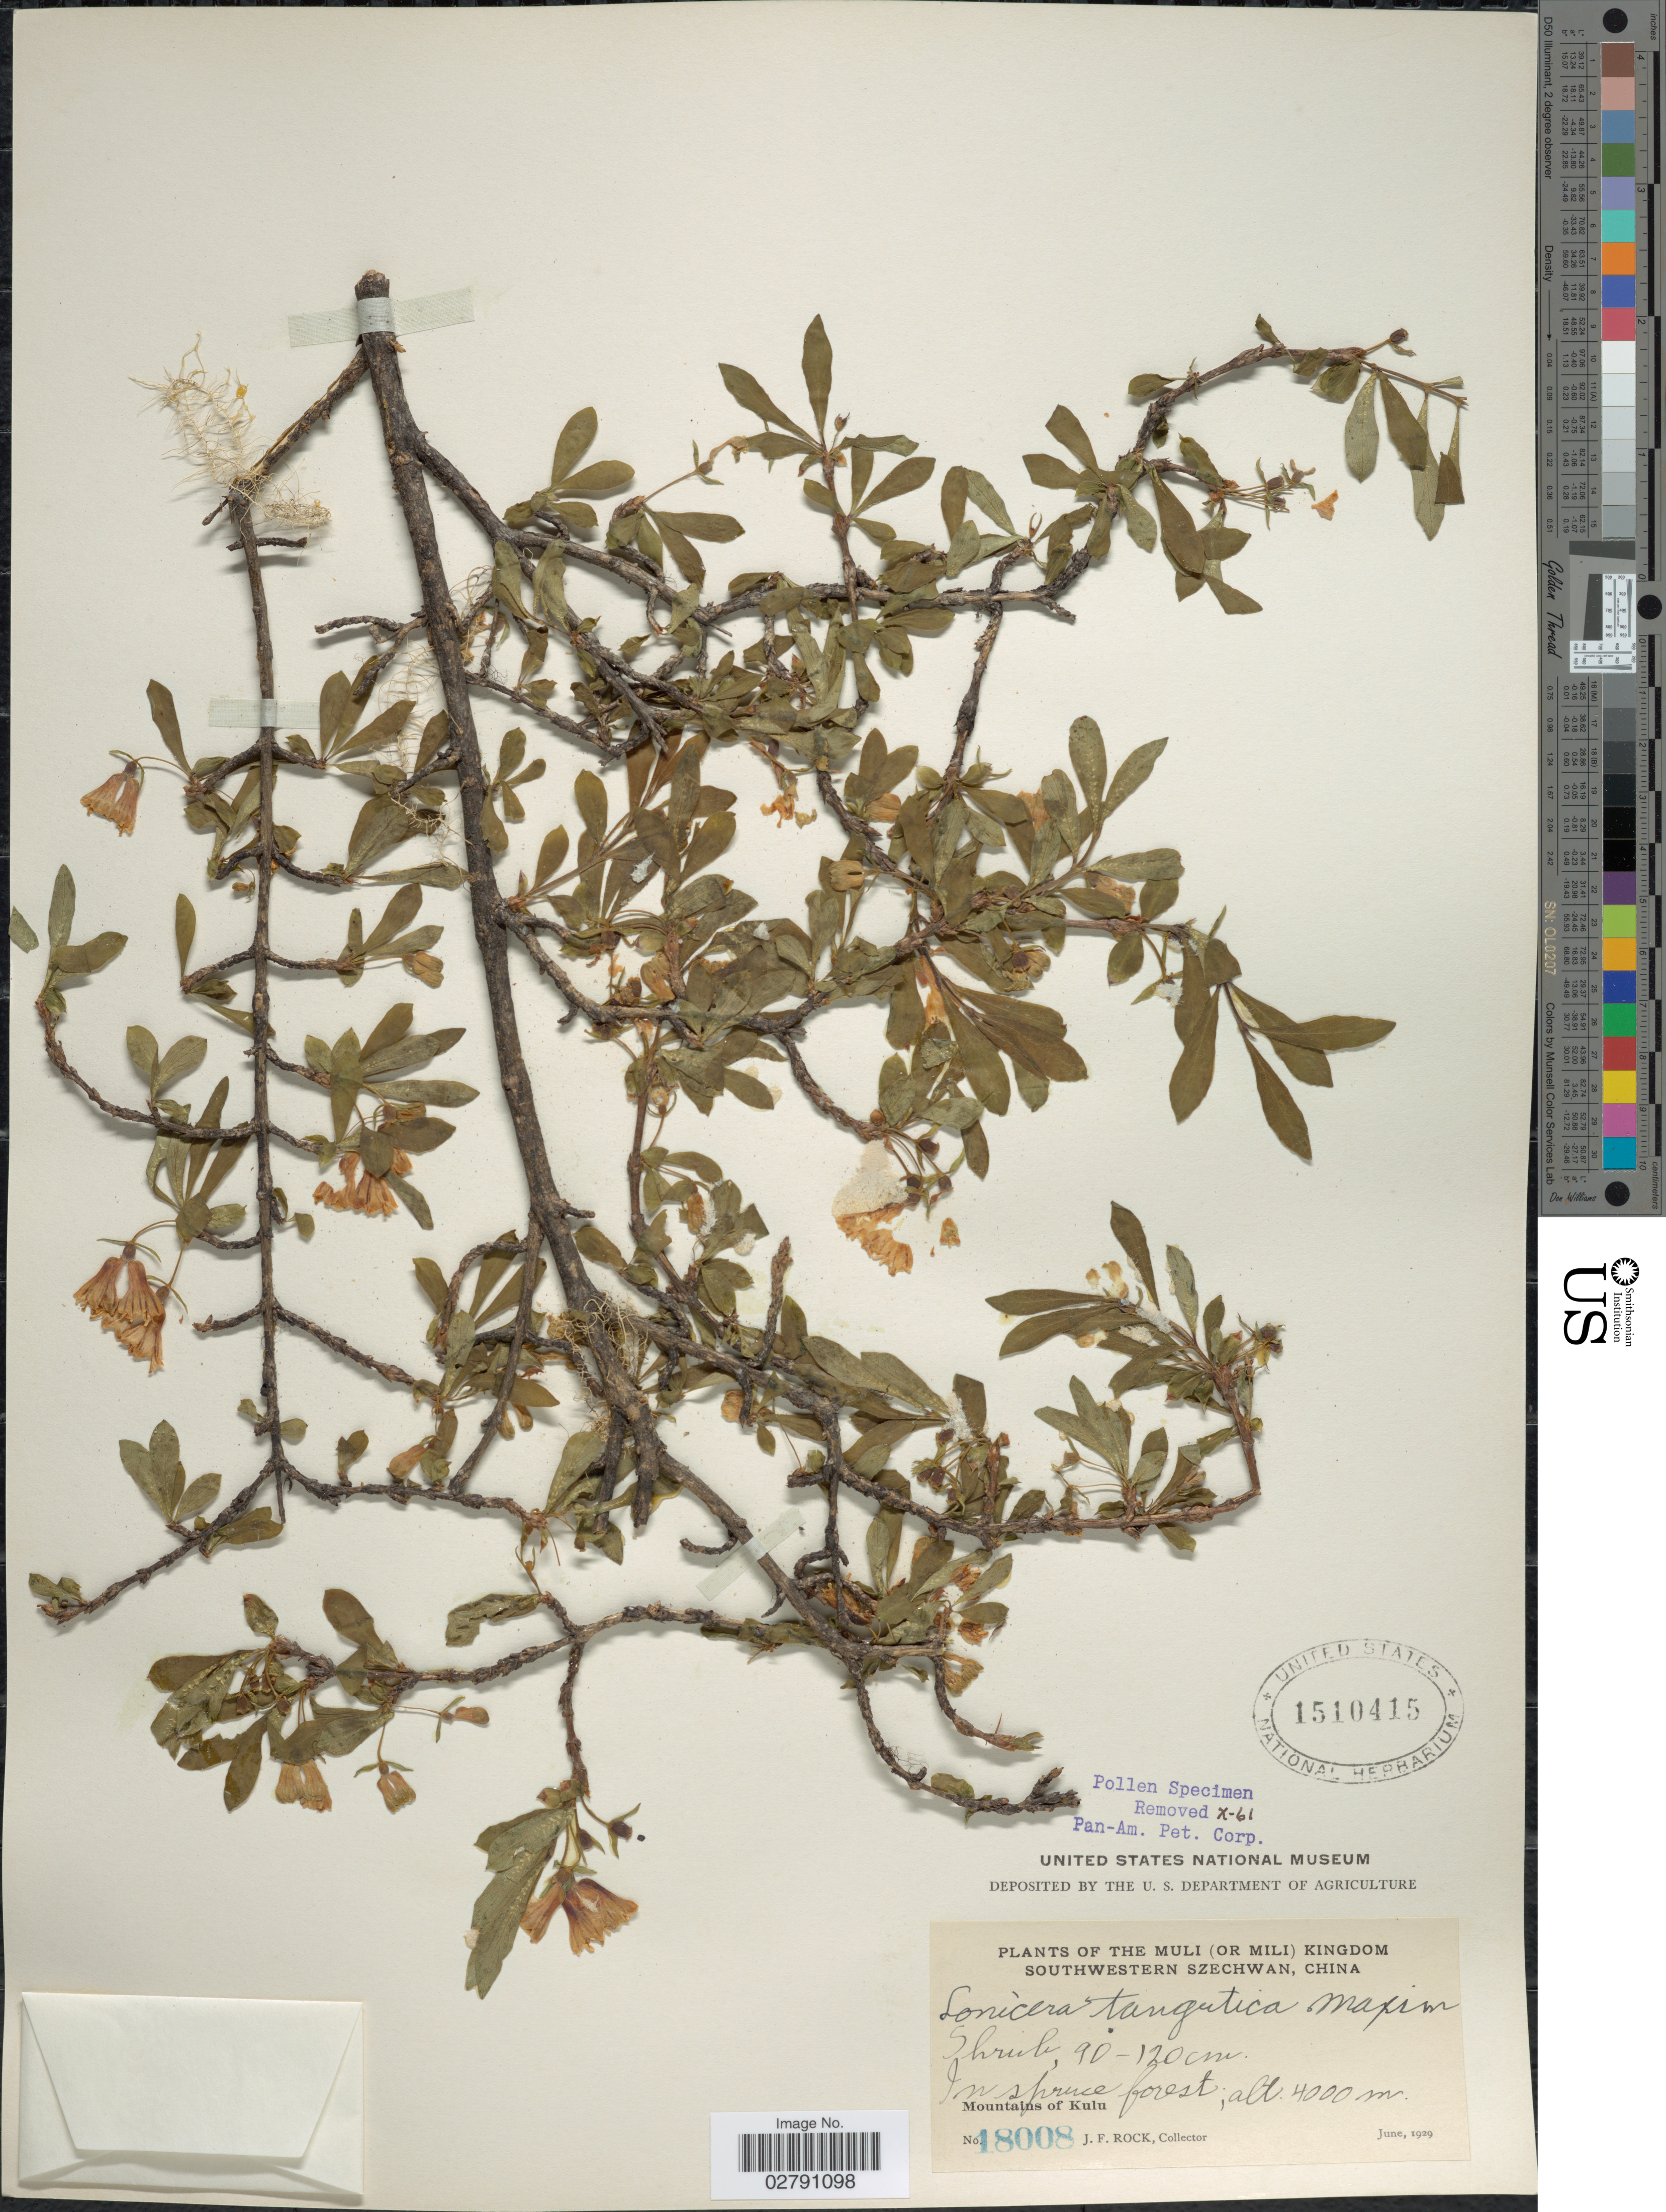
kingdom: Plantae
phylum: Tracheophyta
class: Magnoliopsida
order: Dipsacales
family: Caprifoliaceae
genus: Lonicera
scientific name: Lonicera tangutica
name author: Maxim.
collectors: J. Rock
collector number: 18008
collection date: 1929-06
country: China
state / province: Sichuan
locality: Muli (or Mili) Kingdom. Southwestern Szechwan. Mountains of Kulu.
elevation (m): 4000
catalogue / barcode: US 1510415